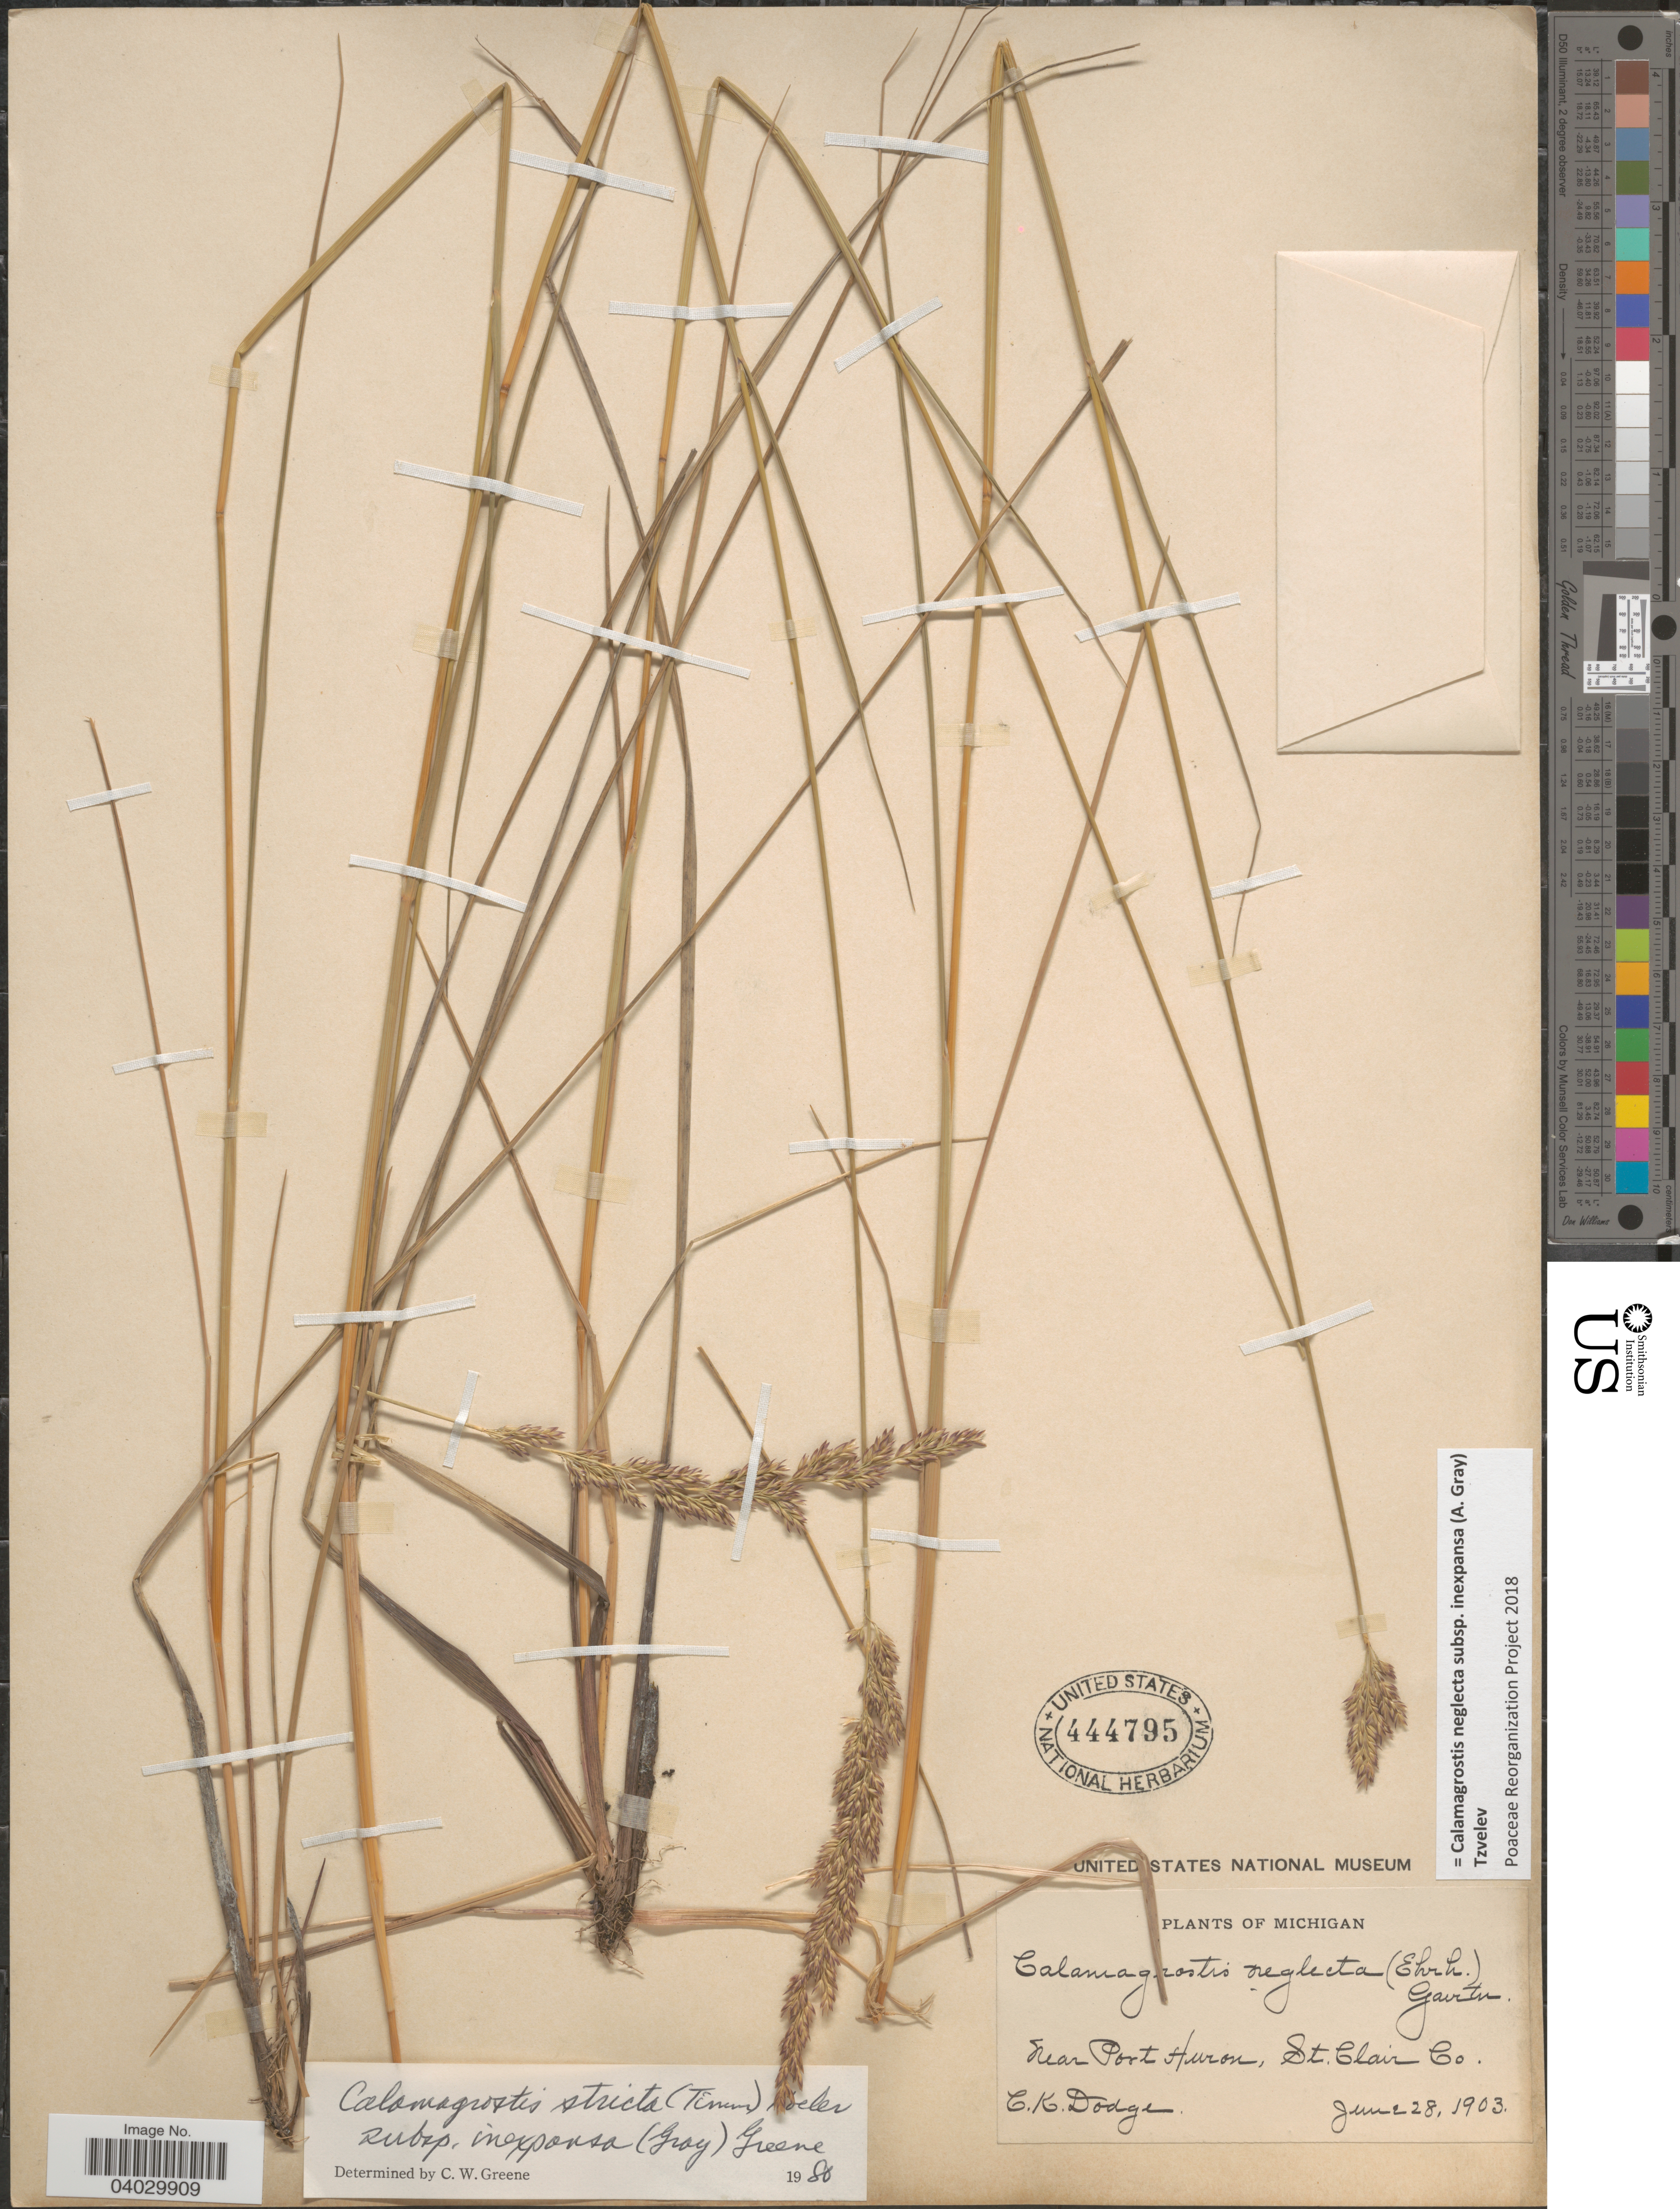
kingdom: Plantae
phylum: Tracheophyta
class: Liliopsida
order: Poales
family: Poaceae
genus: Calamagrostis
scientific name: Calamagrostis neglecta subsp. inexpansa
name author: (A. Gray) Tzvelev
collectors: C. Dodge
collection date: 1903-06-28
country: United States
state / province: Michigan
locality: Near Port Huron, St. Clair Co.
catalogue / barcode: US 444795